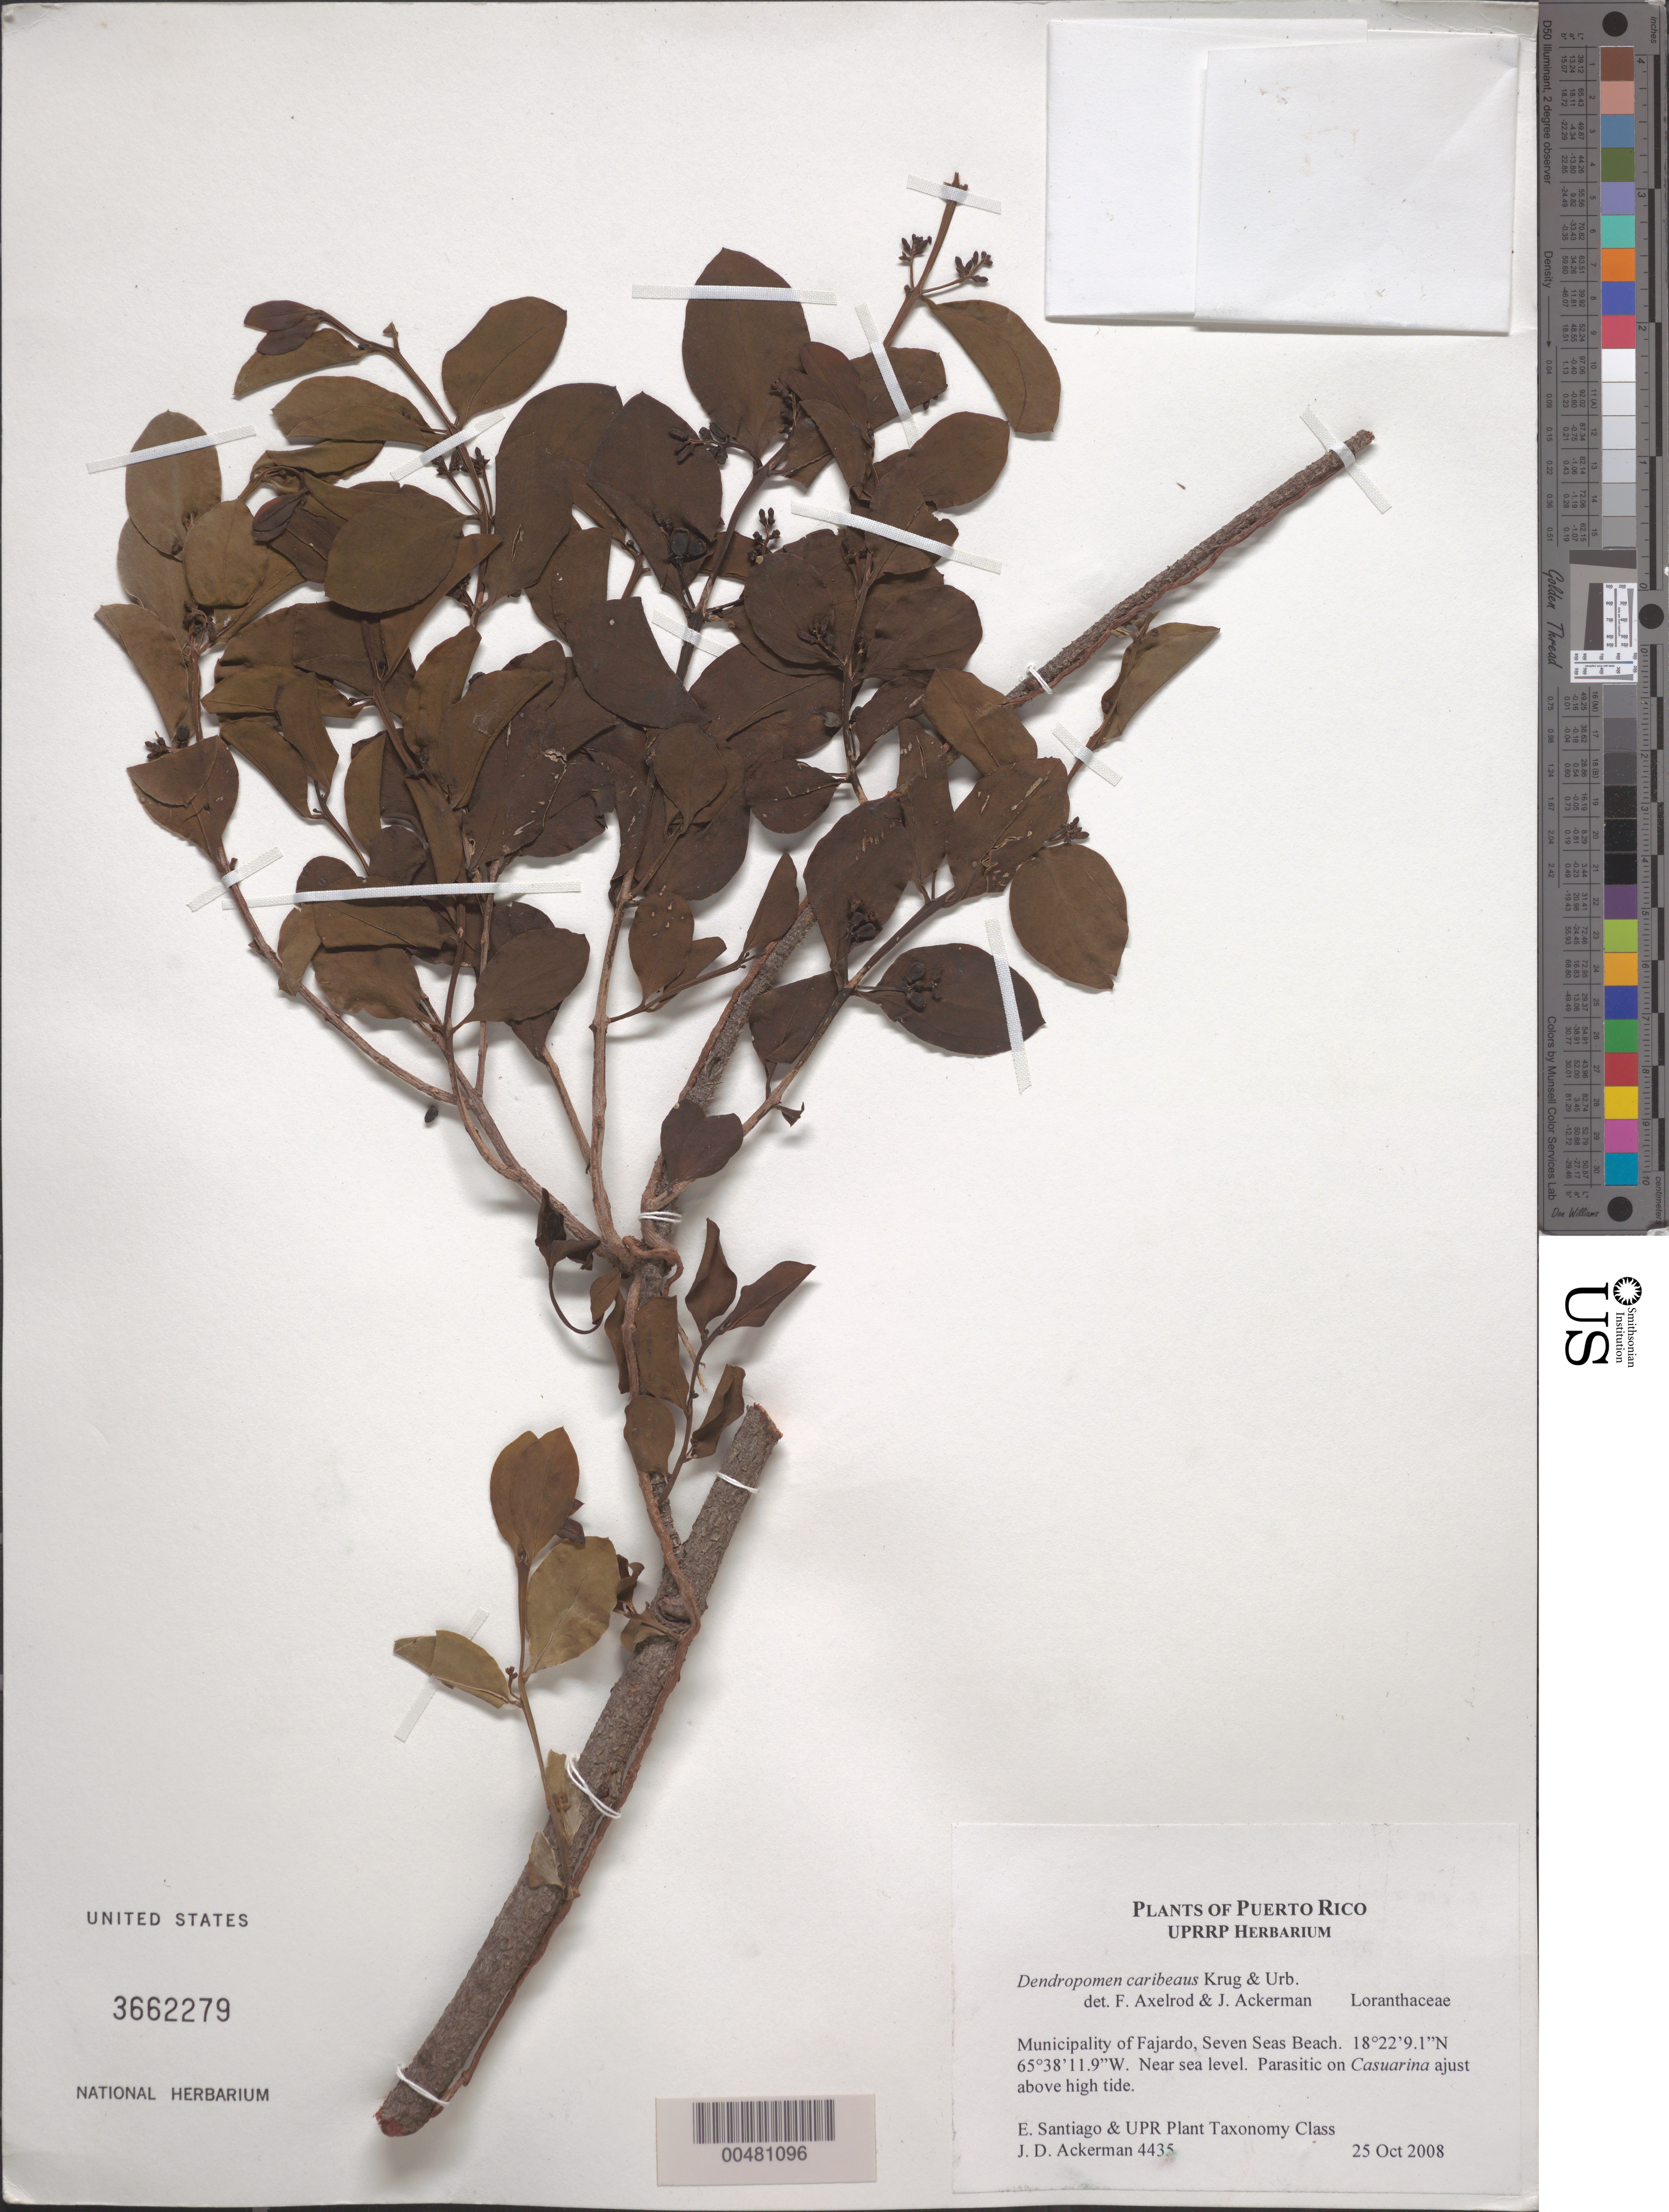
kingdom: Plantae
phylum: Tracheophyta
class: Magnoliopsida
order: Santalales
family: Loranthaceae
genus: Dendropemon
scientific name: Dendropemon caribaeus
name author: Krug & Urb.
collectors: J. D. Ackerman, E. Santiago & UPR Plant Taxonomy Class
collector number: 4435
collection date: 2008-10-25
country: Puerto Rico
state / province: Fajardo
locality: Seven Seas Beach.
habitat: Just above high tide.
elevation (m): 0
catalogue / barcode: US 3662279